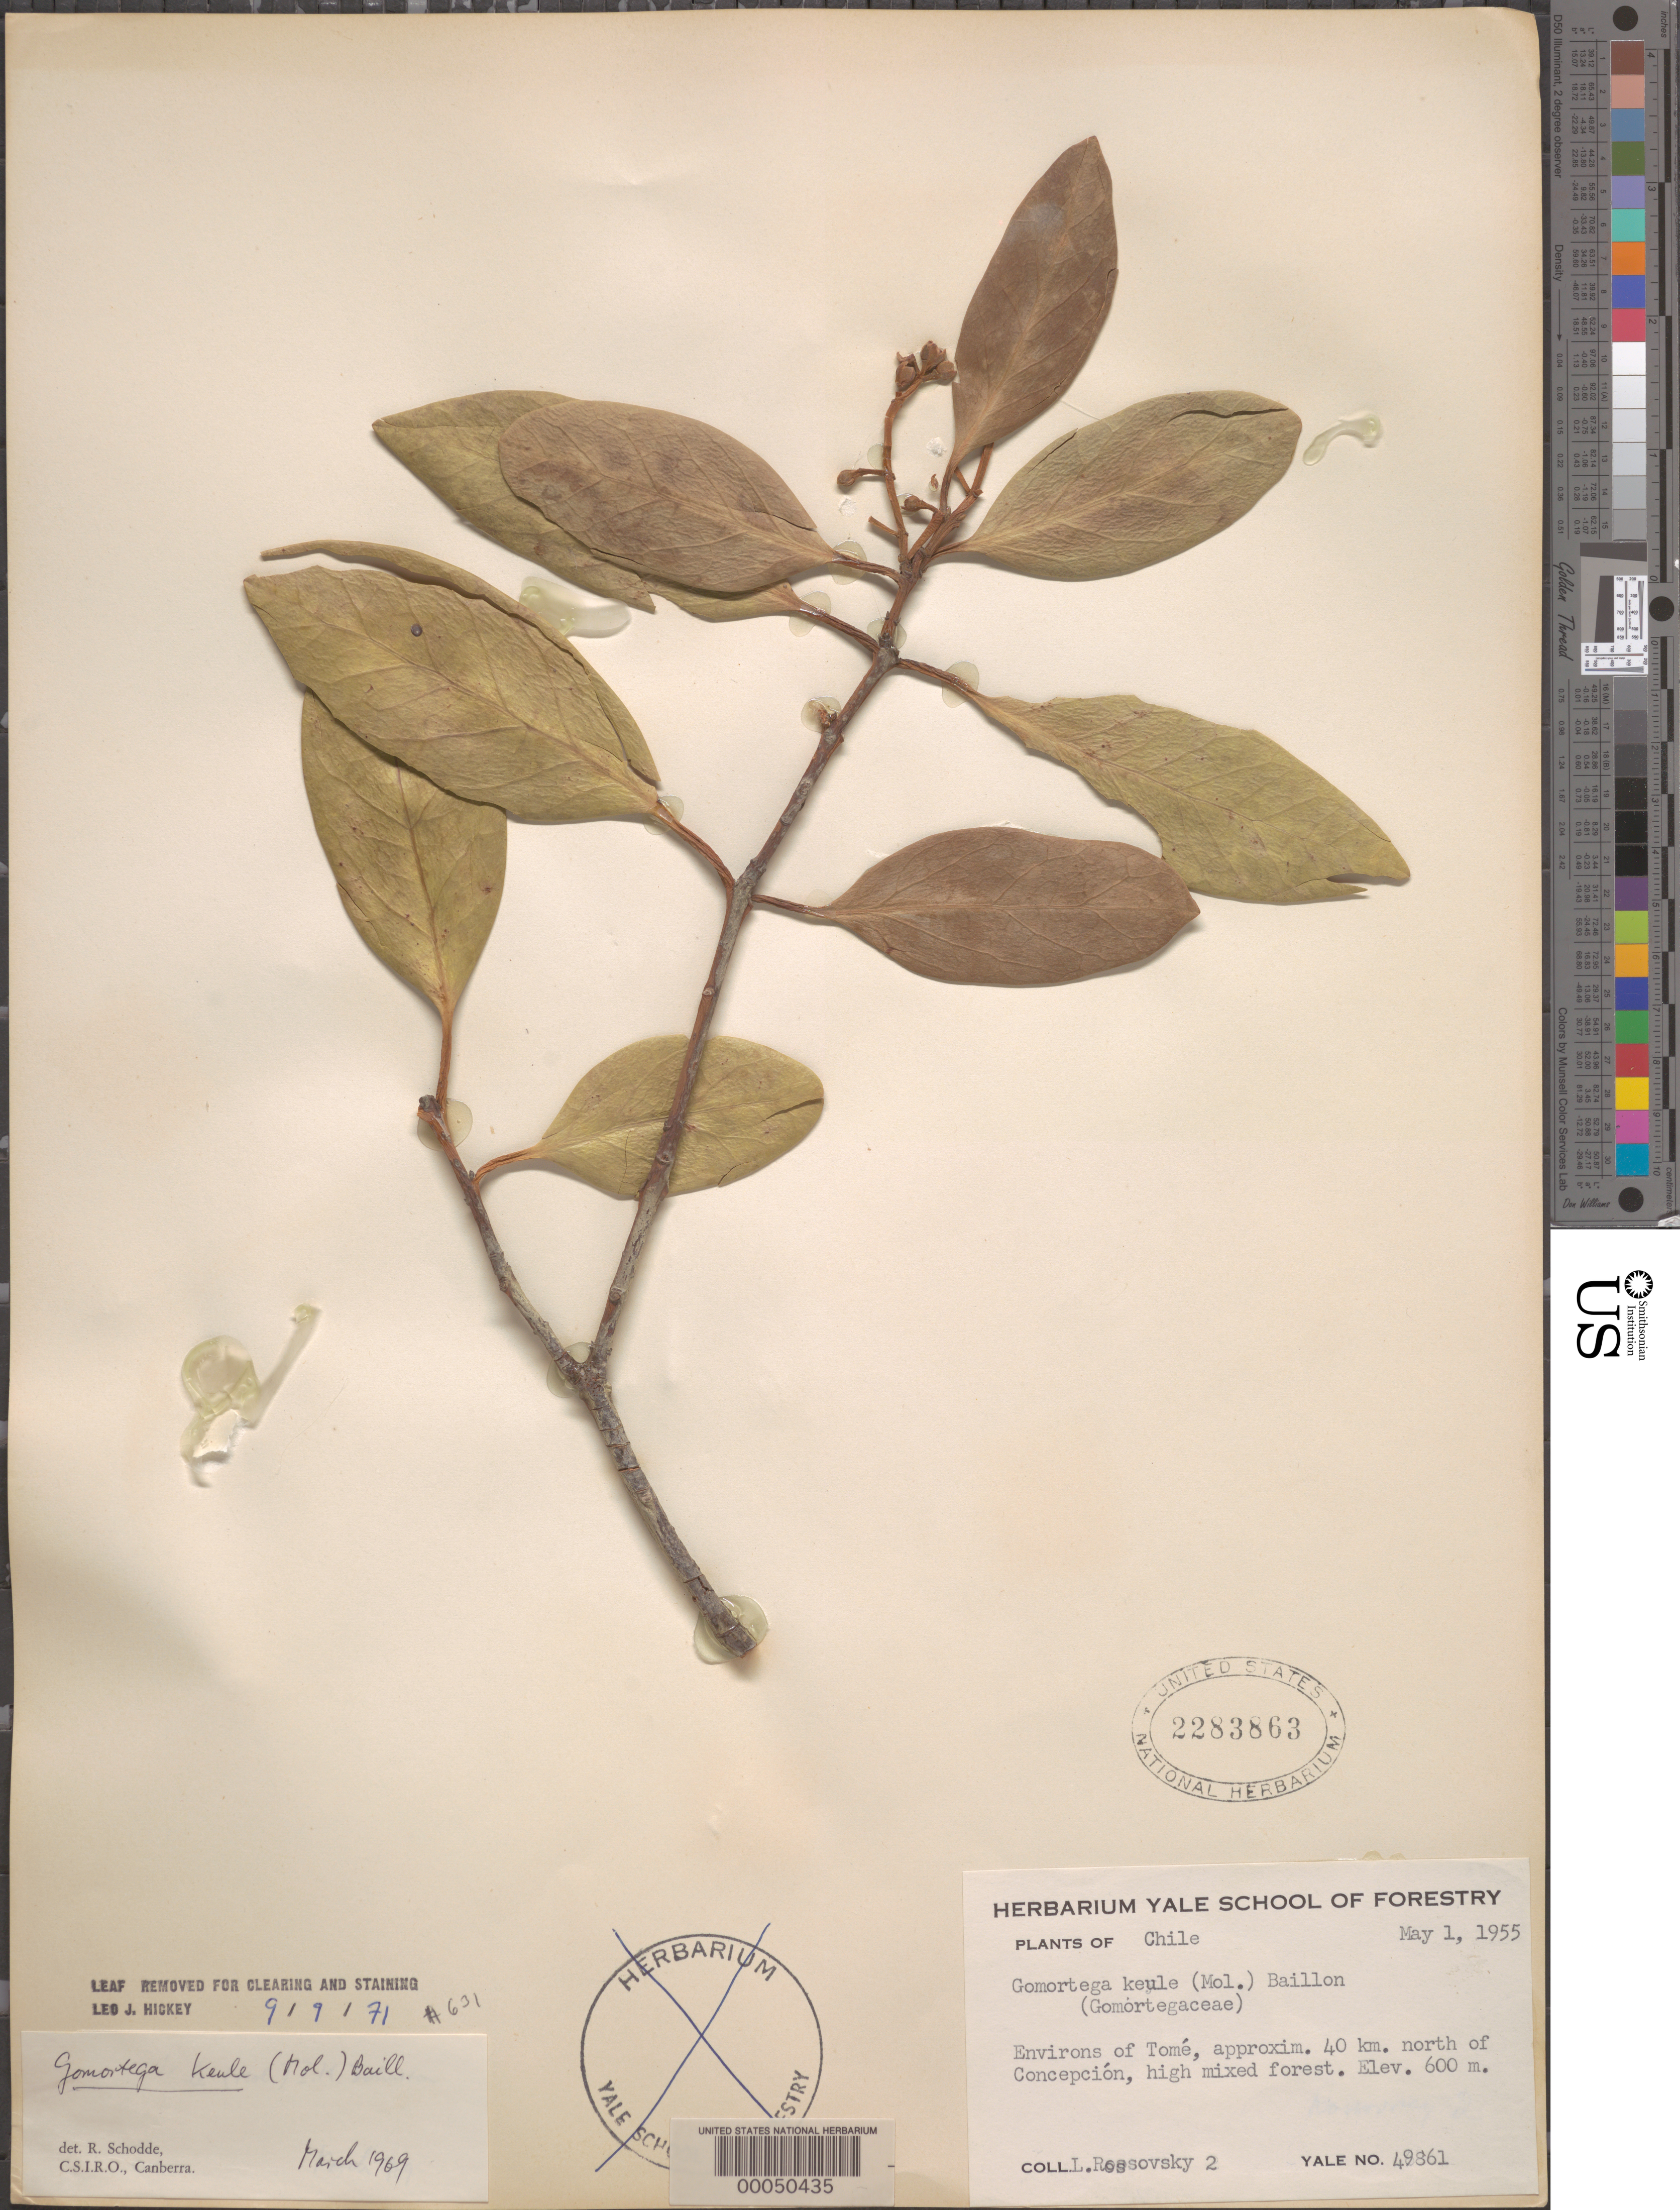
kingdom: Plantae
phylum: Tracheophyta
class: Magnoliopsida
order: Laurales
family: Gomortegaceae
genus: Gomortega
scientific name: Gomortega keule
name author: (Molina) I.M. Johnst.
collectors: L. Rossovsky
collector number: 49861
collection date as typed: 01 May 1955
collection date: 1955-05-01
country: Chile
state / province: Bio-Bío (VIII)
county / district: Concepción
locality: Environs of tome, approxim. 40 km n of concepcion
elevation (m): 600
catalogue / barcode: US 2283863